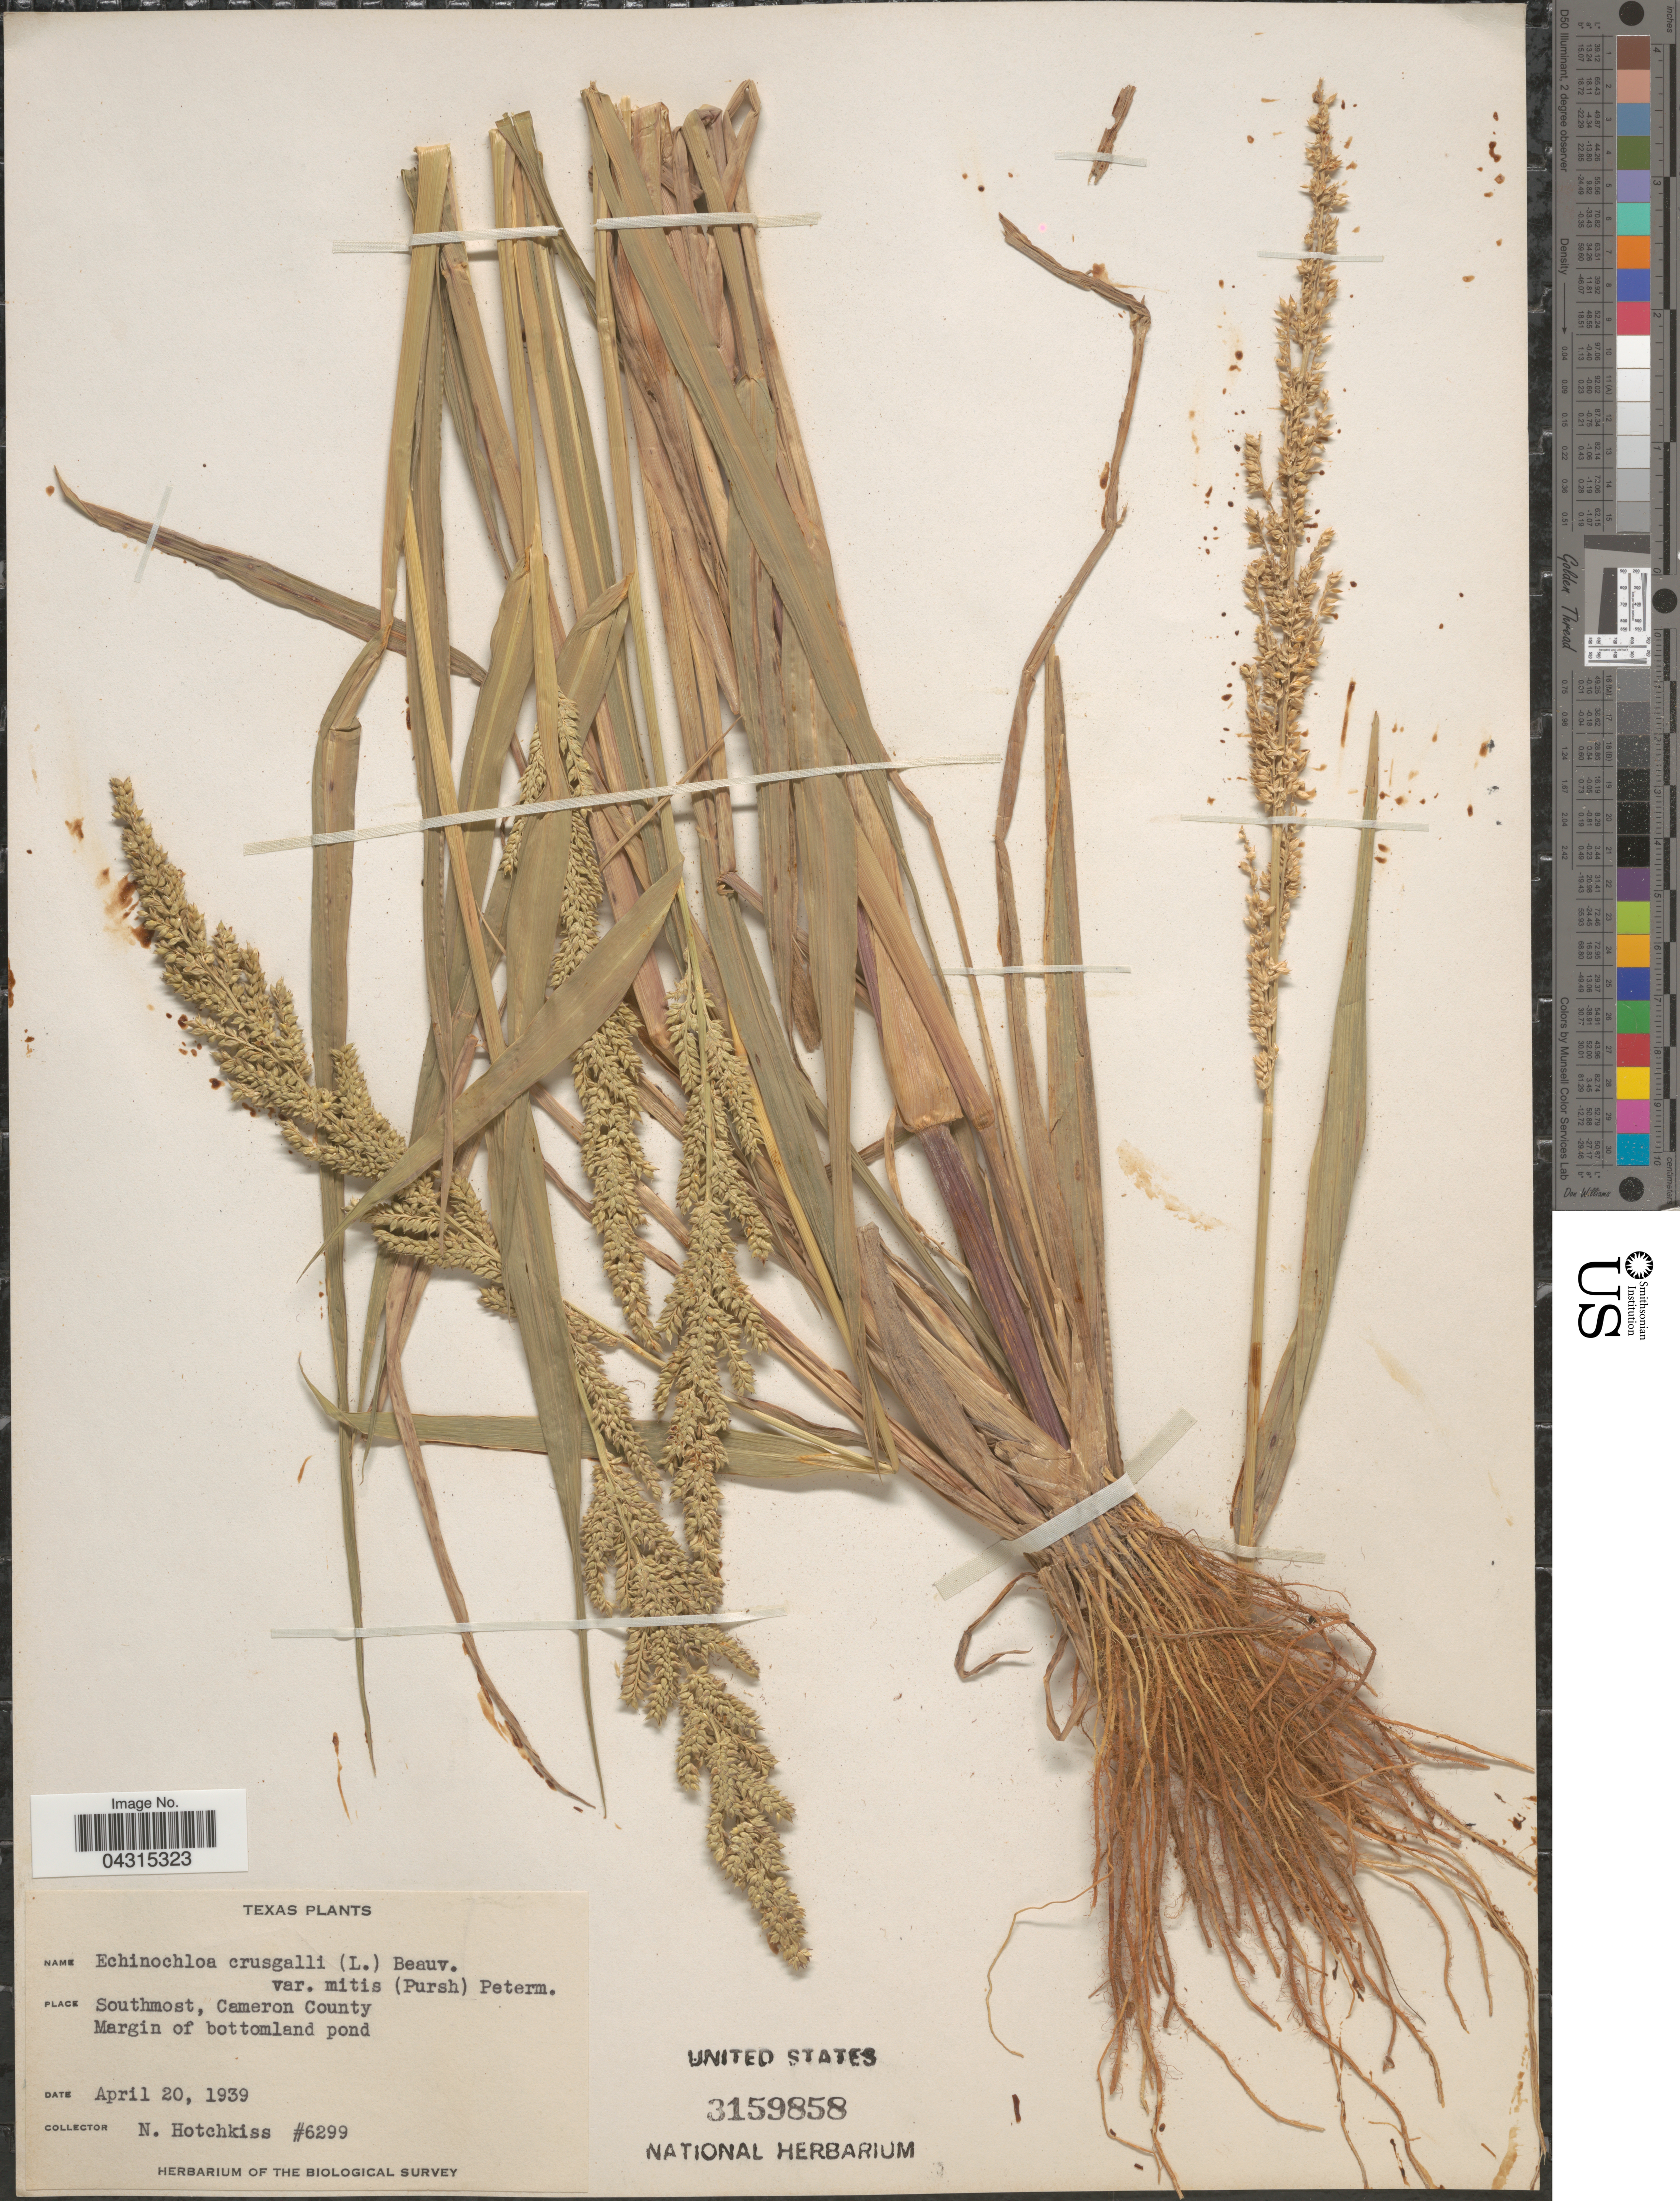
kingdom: Plantae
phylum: Tracheophyta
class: Liliopsida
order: Poales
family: Poaceae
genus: Echinochloa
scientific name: Echinochloa crus-galli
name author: (L.) P. Beauv.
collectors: N. Hotchkiss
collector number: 6299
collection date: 1939-04-20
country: United States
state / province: Texas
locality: Southmost, Cameron County. Margin of bottomland pond. The Biological Survey.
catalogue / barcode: US 3159858